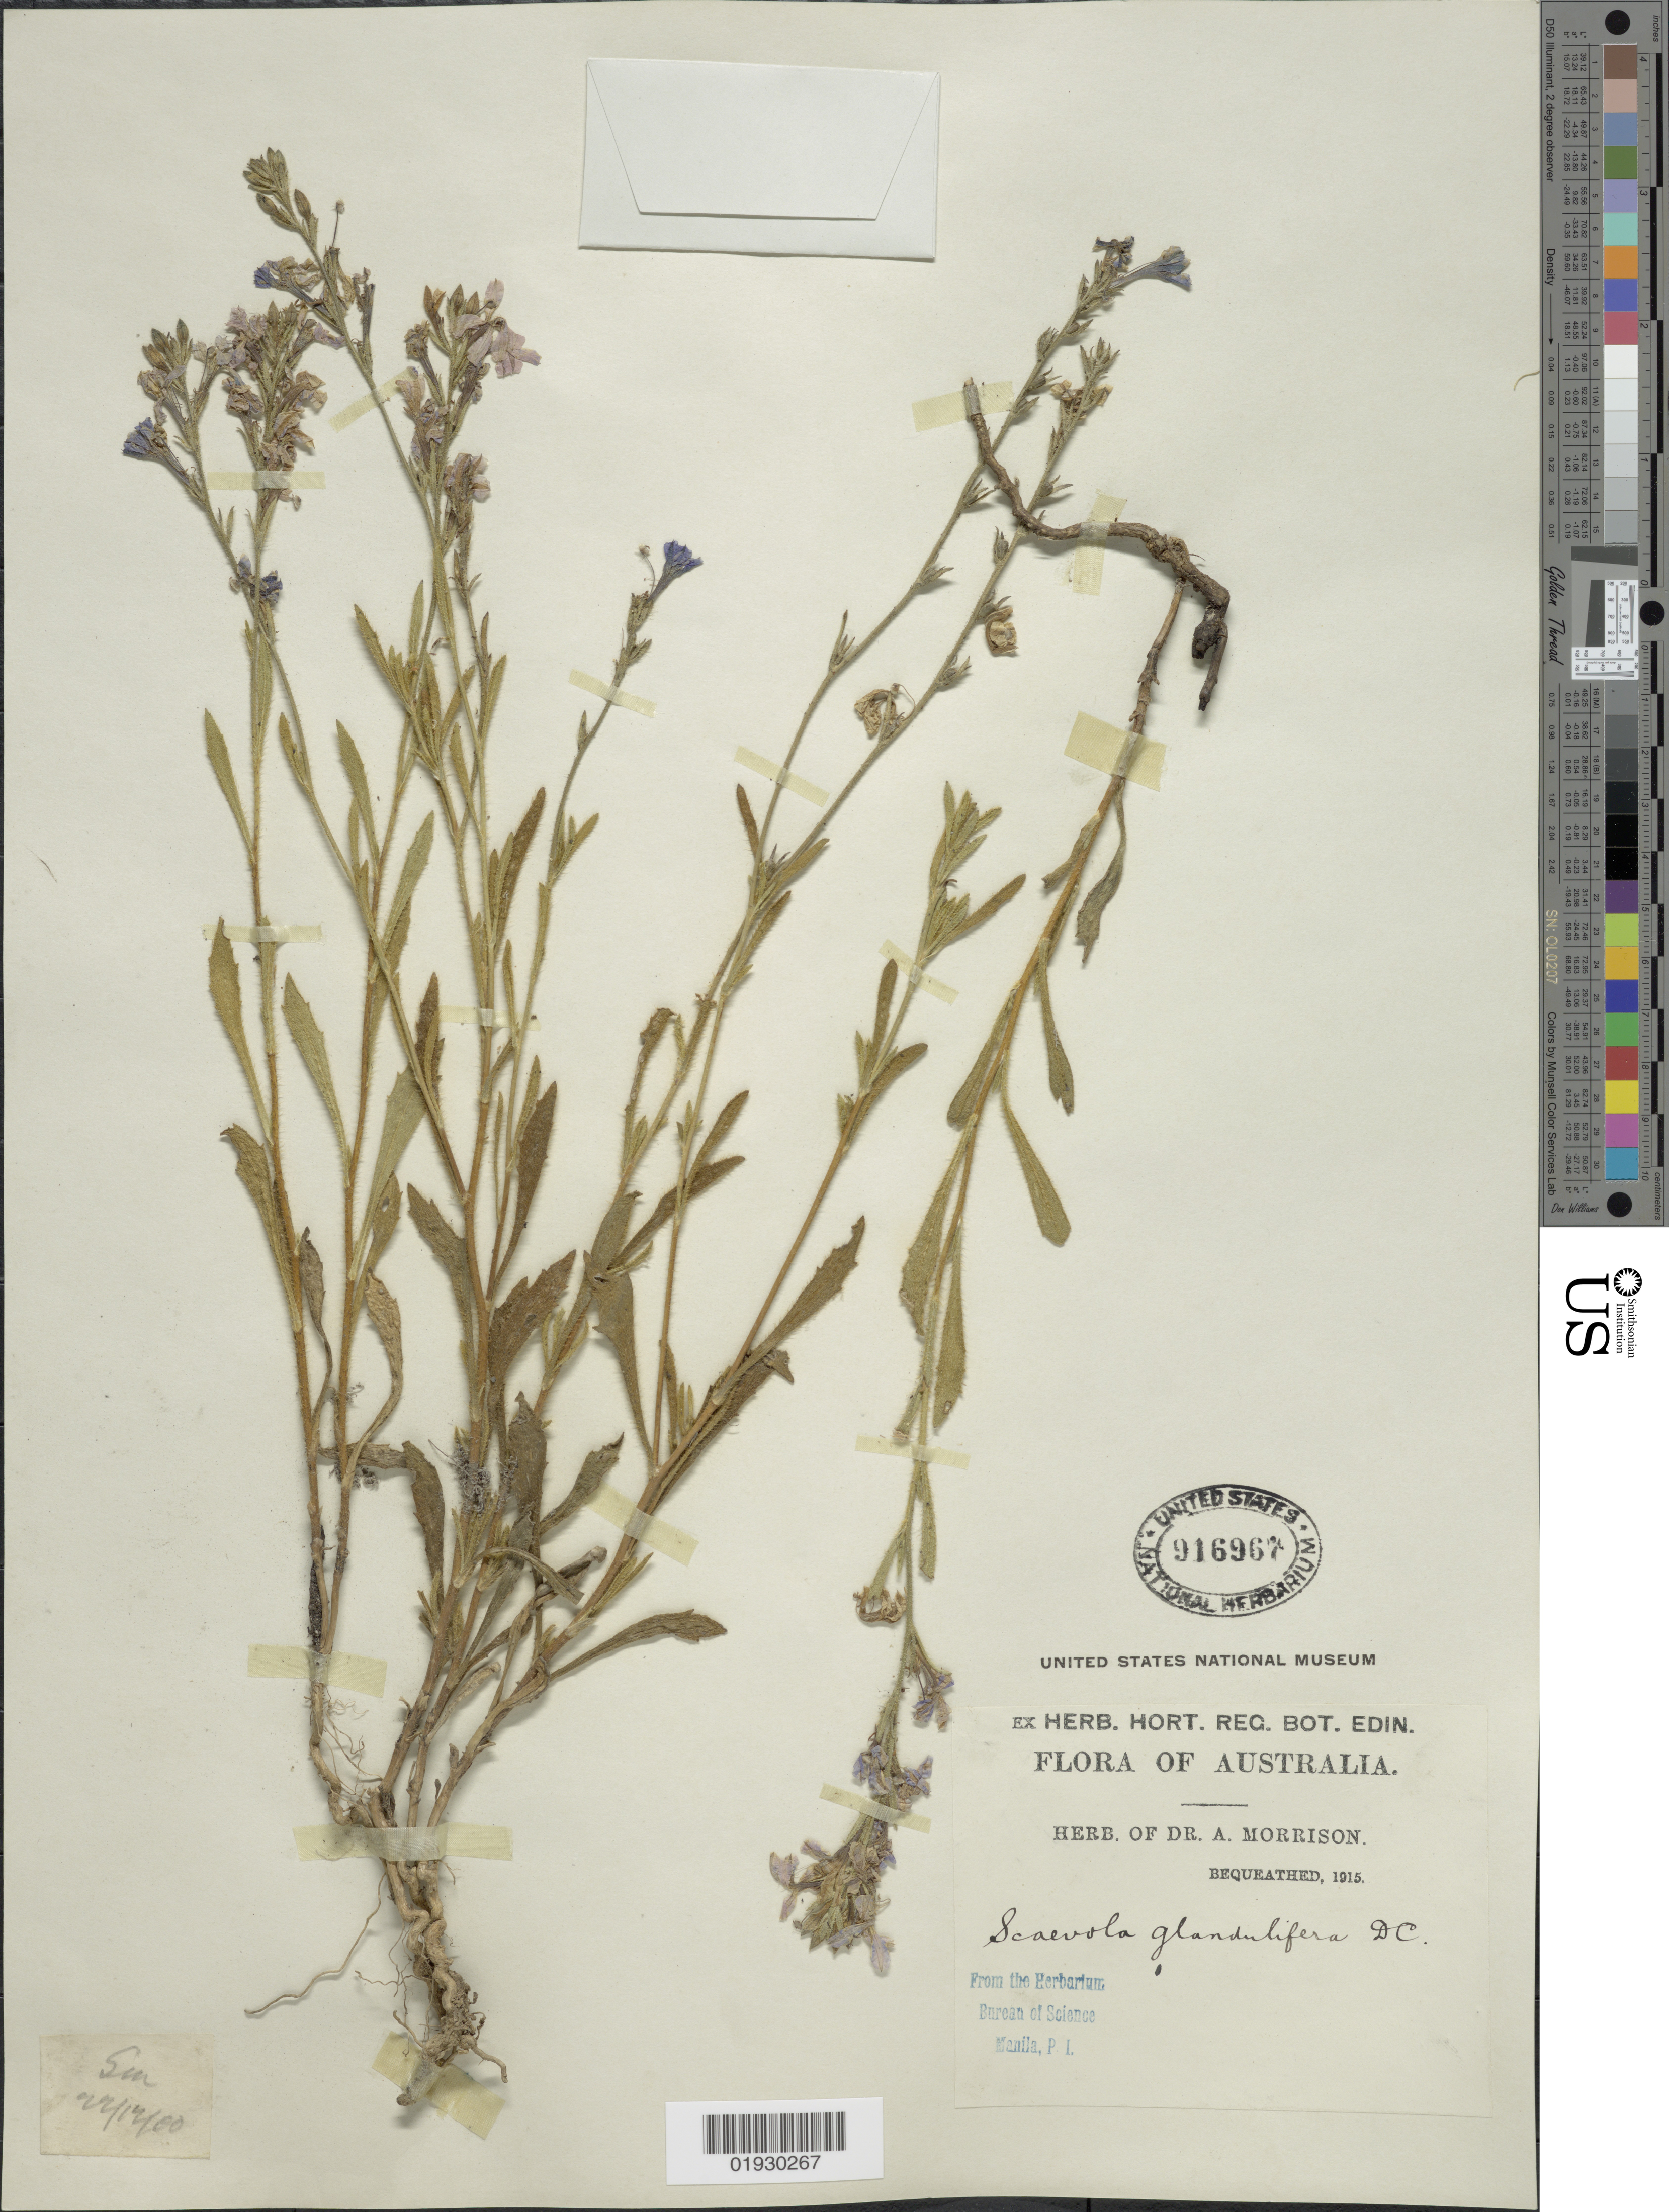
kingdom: Plantae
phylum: Tracheophyta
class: Magnoliopsida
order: Asterales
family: Goodeniaceae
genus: Scaevola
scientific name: Scaevola glandulifera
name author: DC.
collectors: ex herb. Dr. A. Morrison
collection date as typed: Transcribed d/m/y: 22/12/00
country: Australia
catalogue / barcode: US 916967